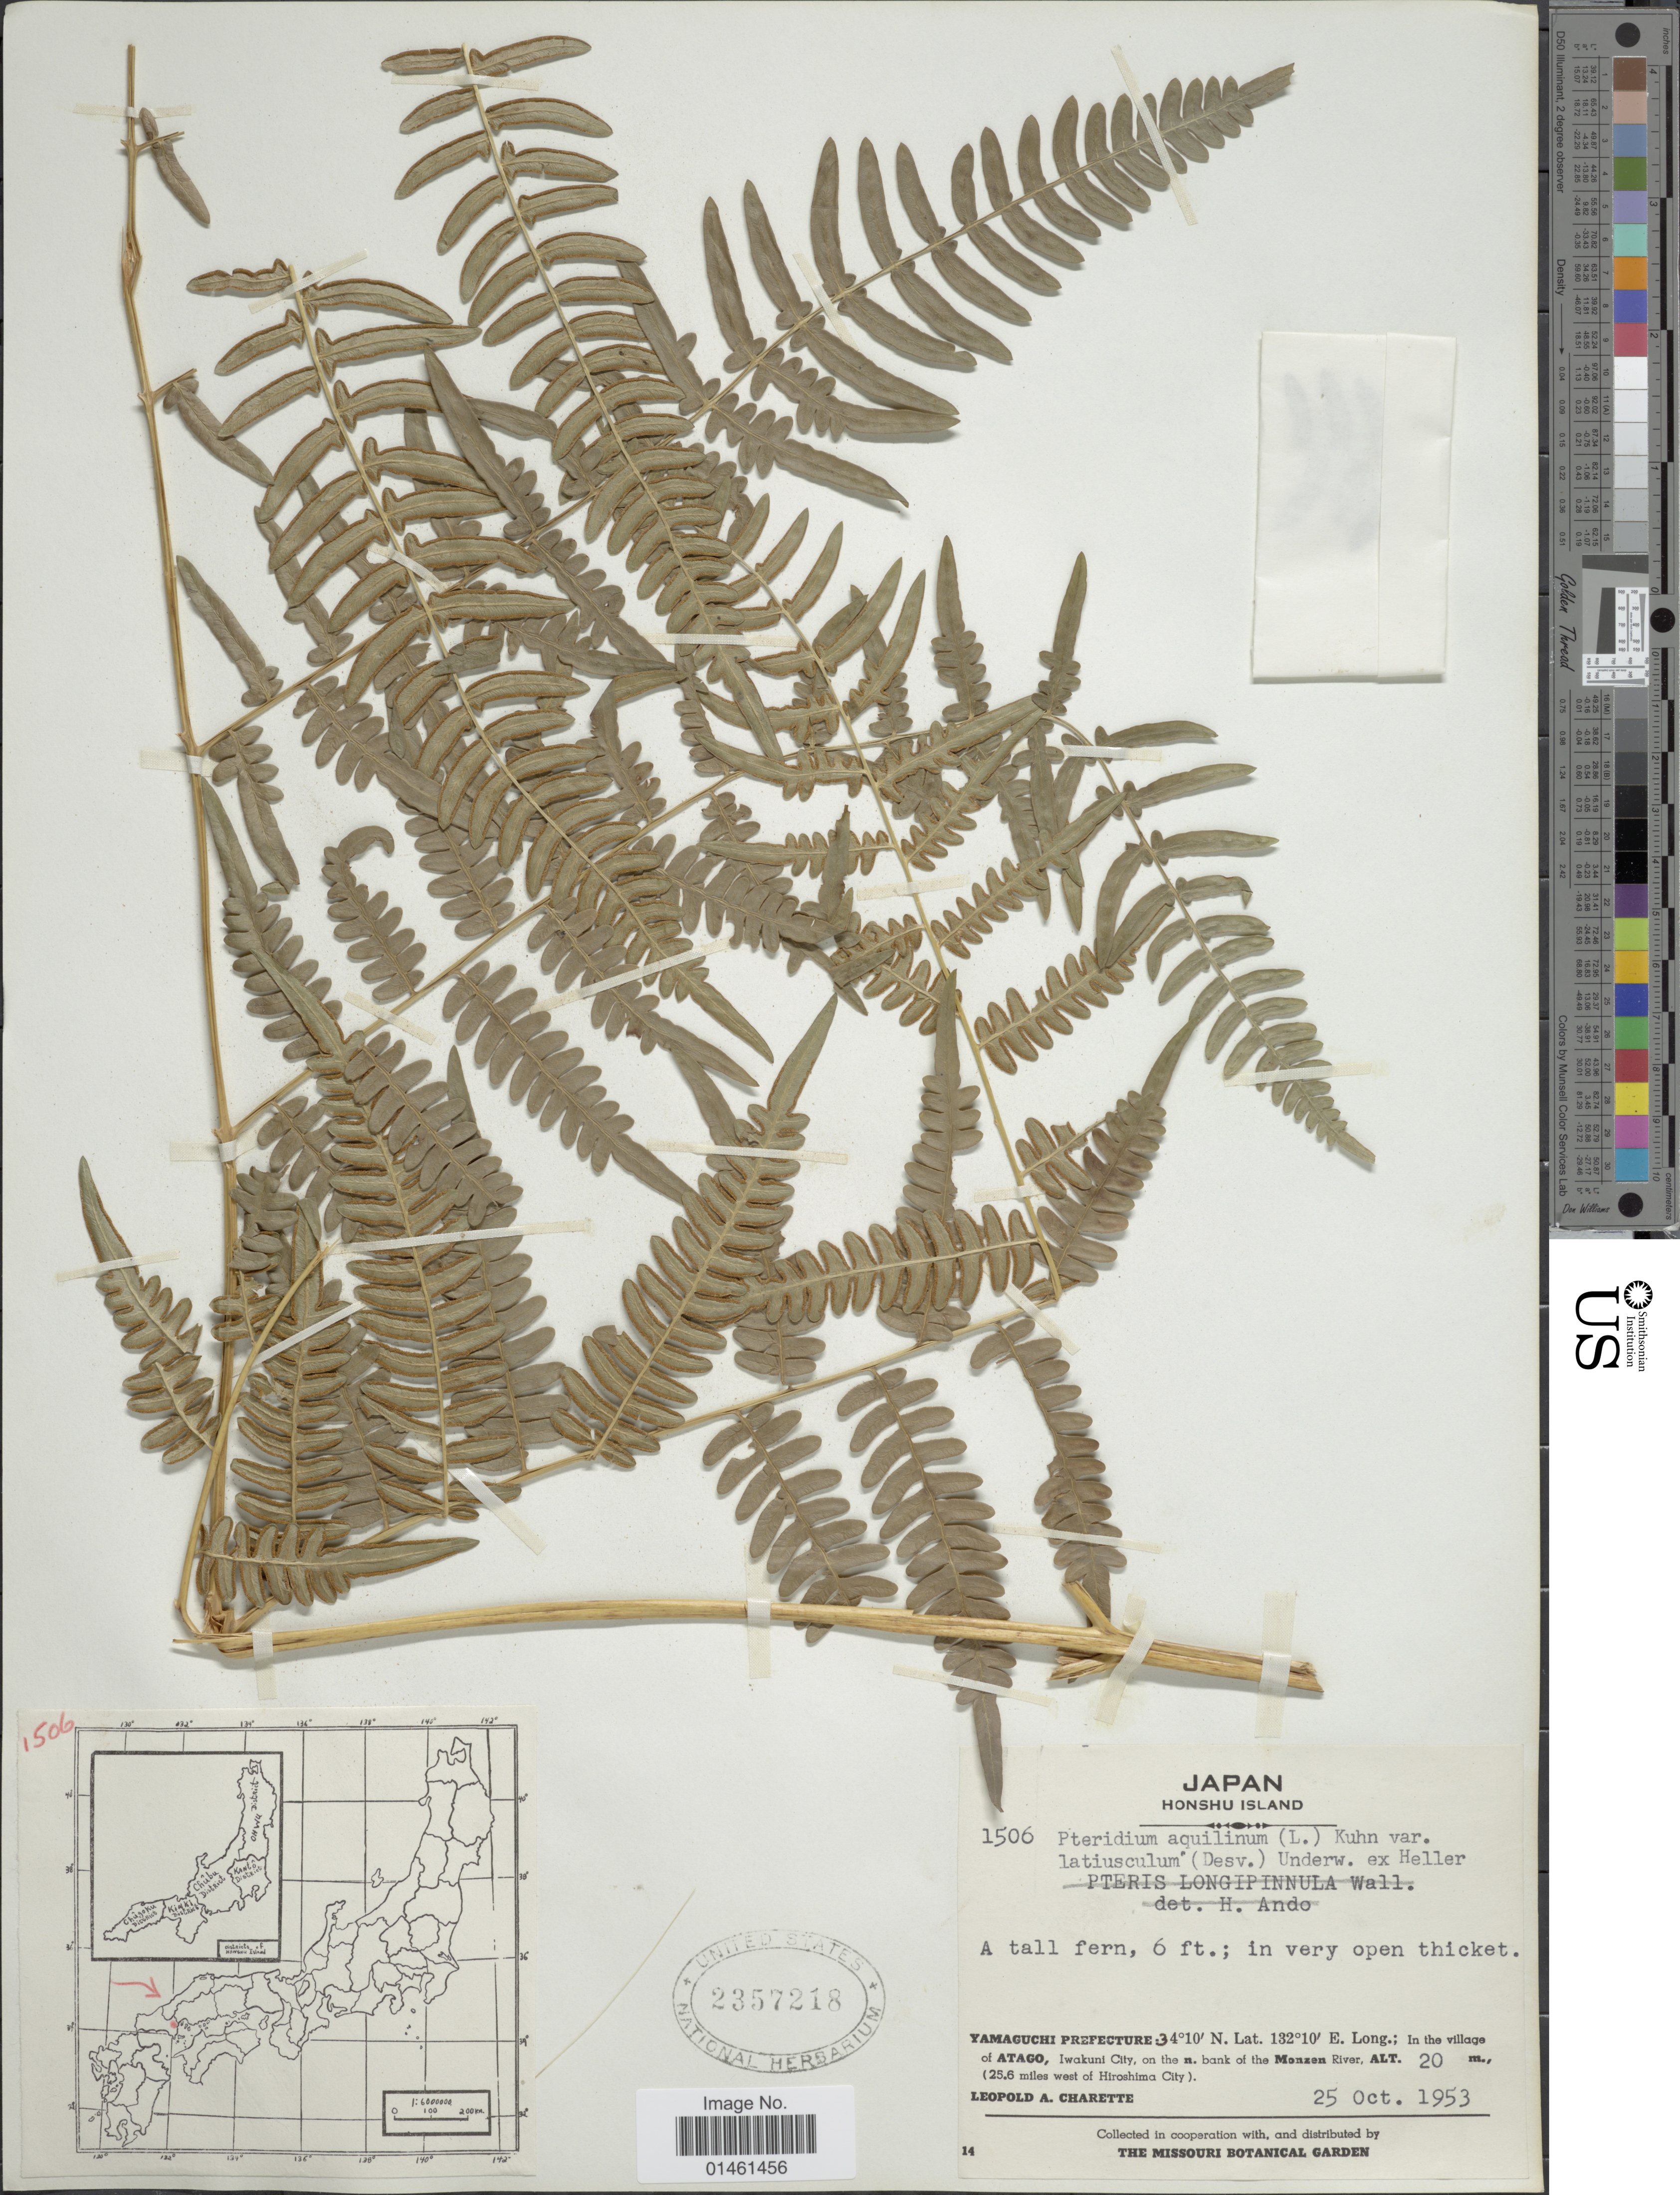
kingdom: Plantae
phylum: Tracheophyta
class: Polypodiopsida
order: Polypodiales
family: Dennstaedtiaceae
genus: Pteridium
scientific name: Pteridium aquilinum var. latiusculum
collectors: L. A. Charette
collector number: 1506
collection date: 1953-10-25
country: Japan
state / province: Yamaguti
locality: Honshu Island, Yamaguchi Prefecture in the village of Atago, Iwakuni City, on the n. bank of the Monzon River, 25.6 miles west of Hiroshima City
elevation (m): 20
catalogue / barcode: US 2357218